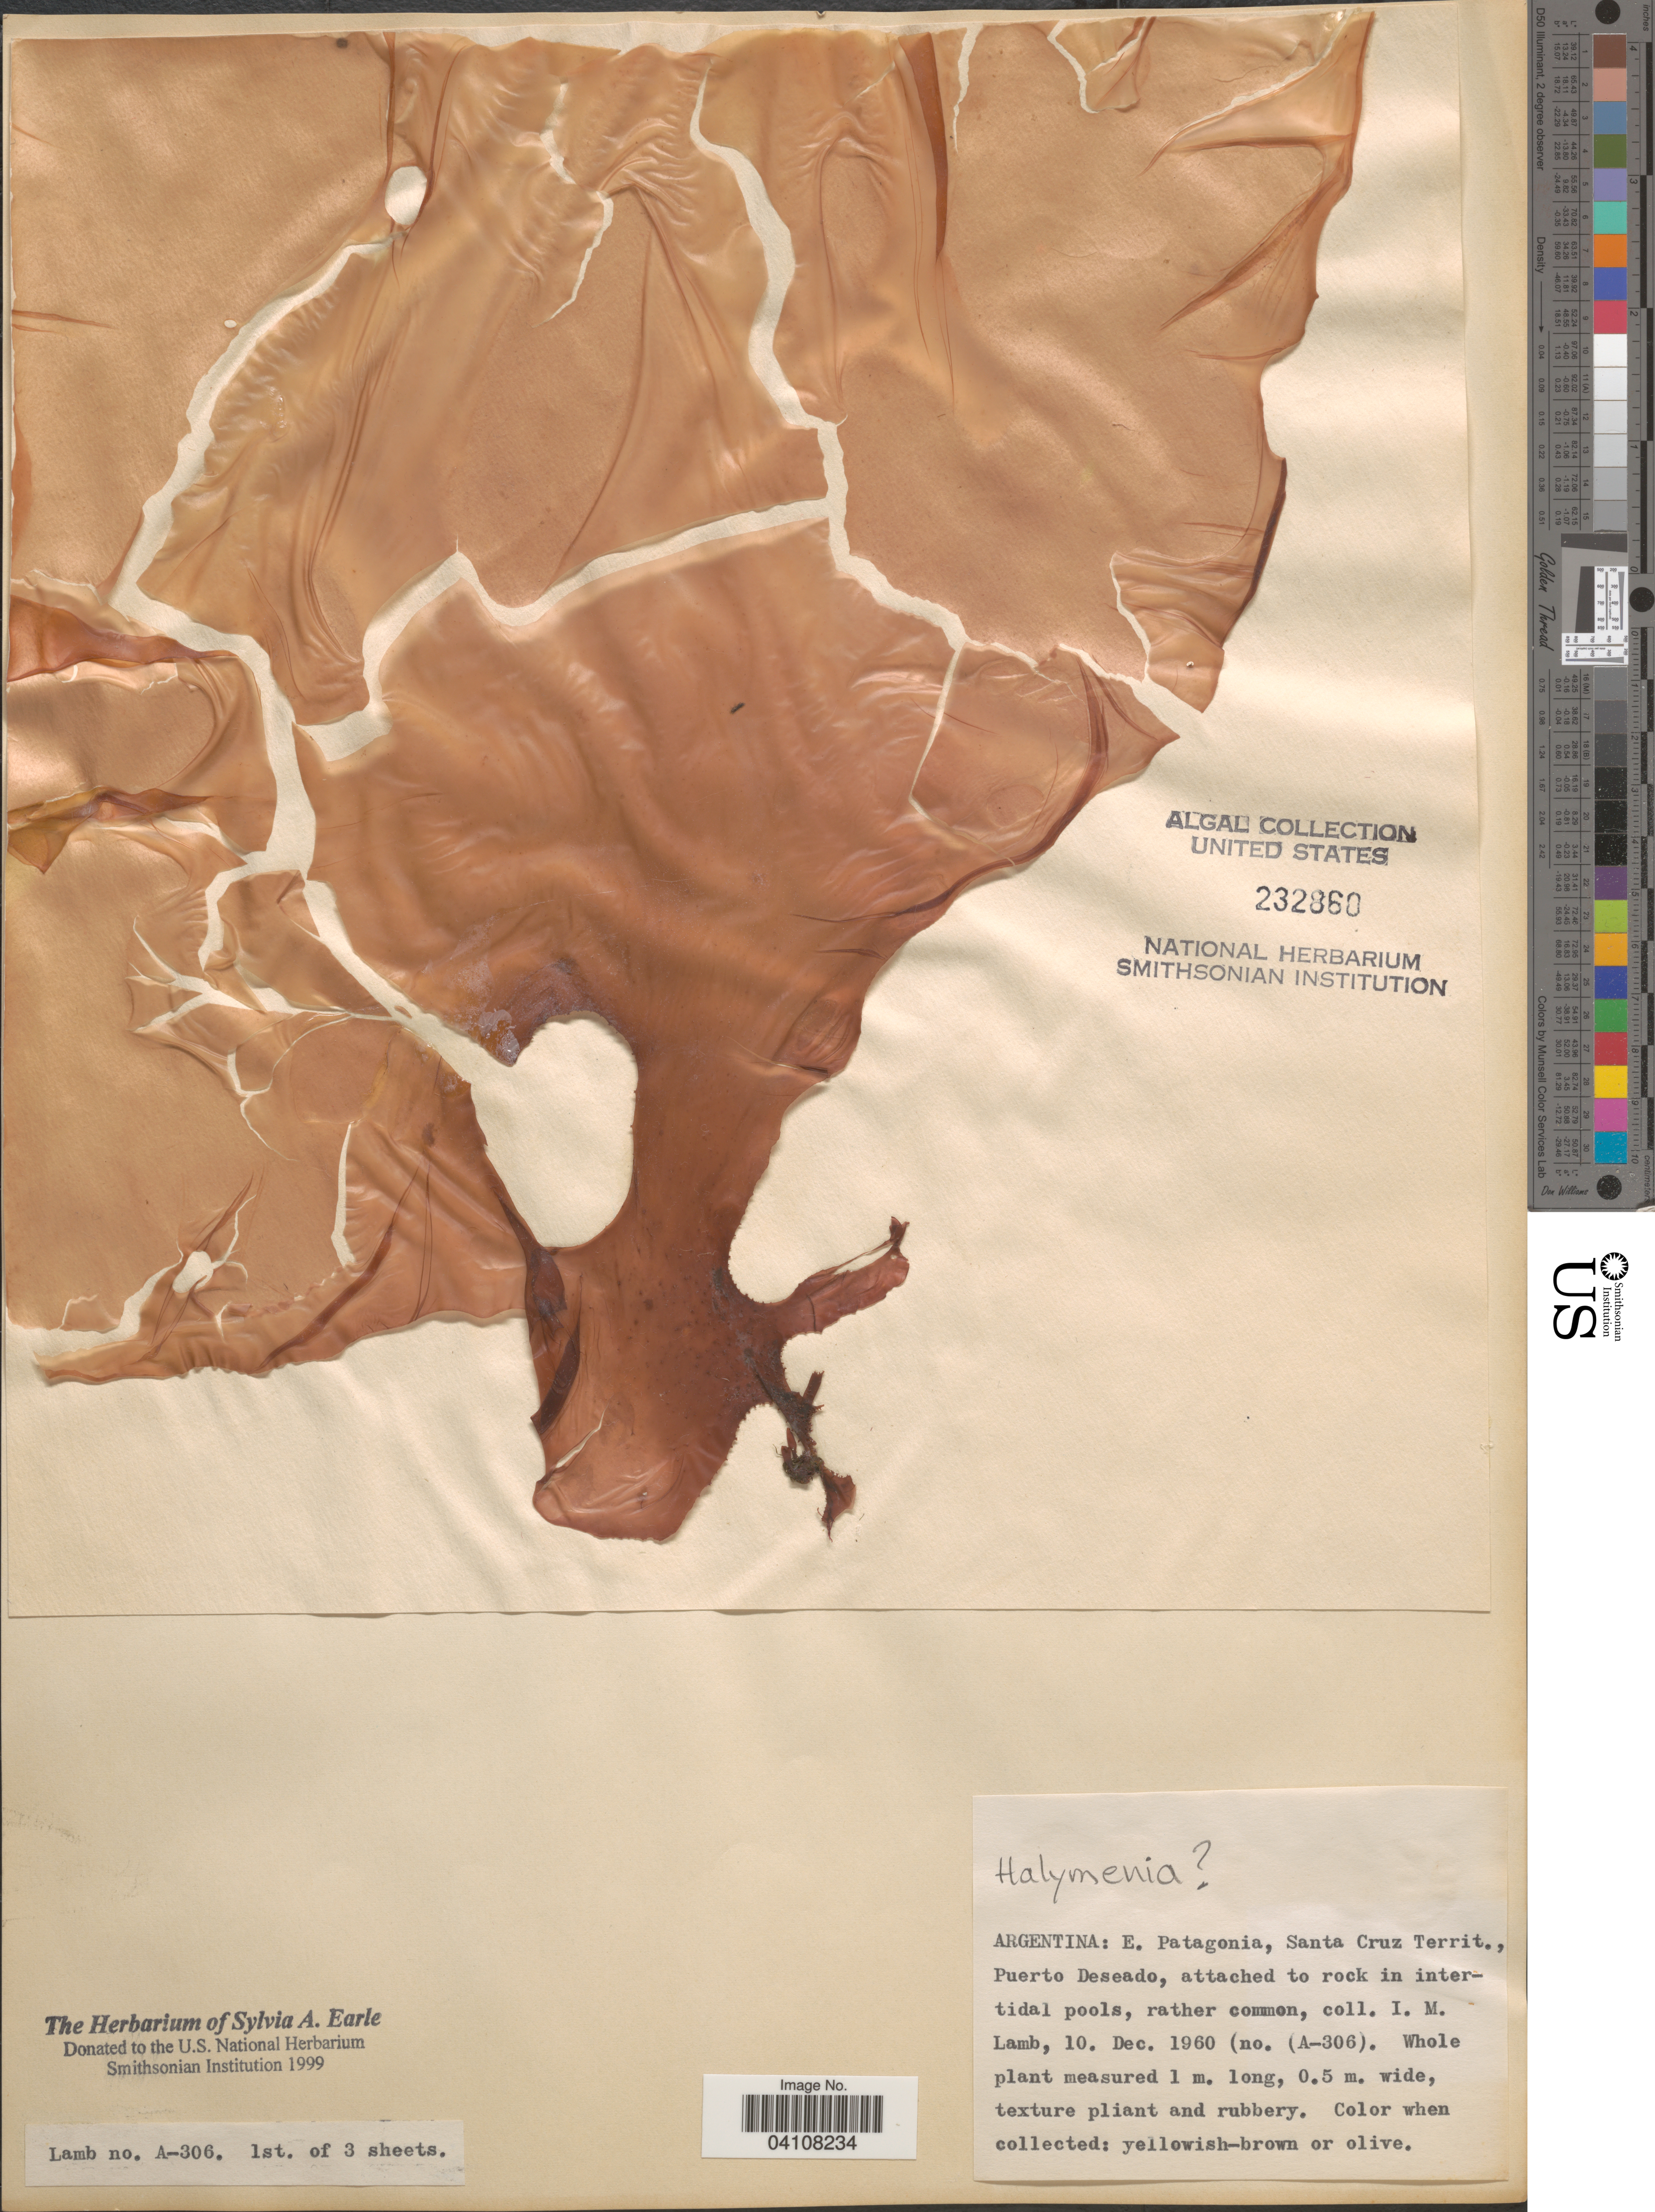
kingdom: Plantae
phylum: Rhodophyta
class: Florideophyceae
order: Halymeniales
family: Halymeniaceae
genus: Halymenia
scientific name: Halymenia sp.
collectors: I. M. Lamb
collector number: A-306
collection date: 1960-12-10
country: Argentina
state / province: Santa Cruz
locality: E. Patagonia, Santa Cruz Territ., Puerto Deseado.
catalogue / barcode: US 232860